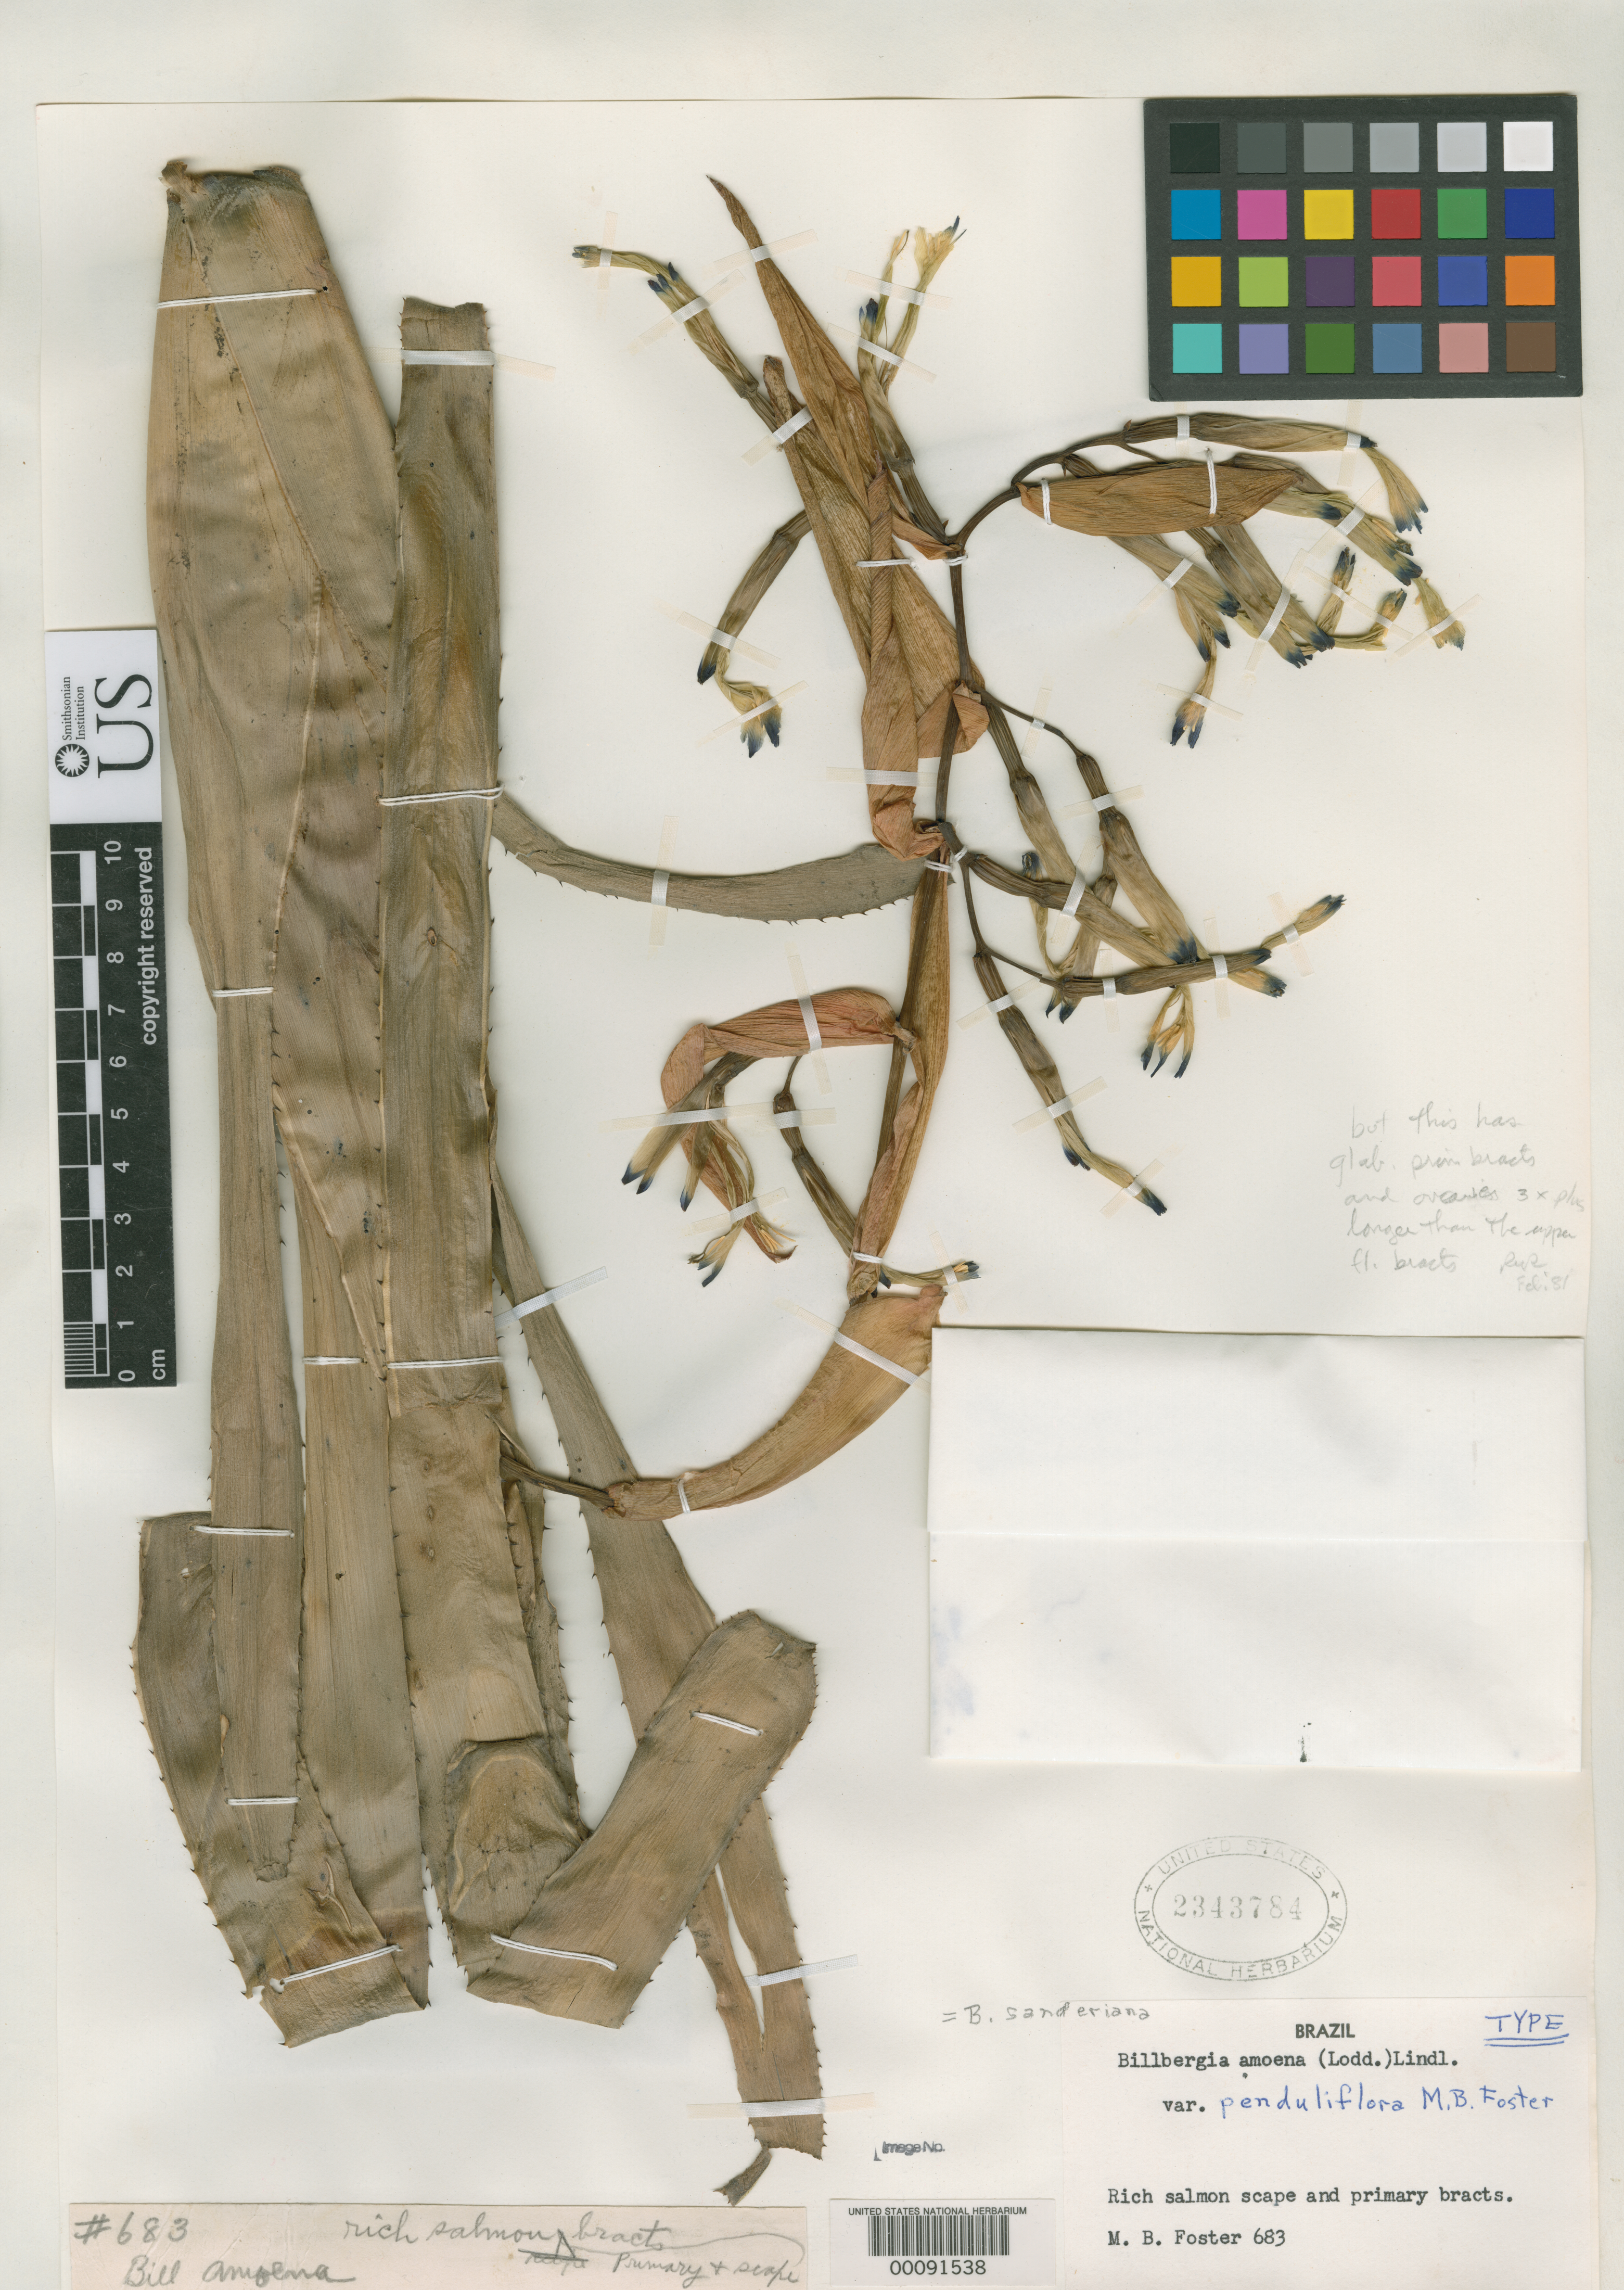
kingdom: Plantae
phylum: Tracheophyta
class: Liliopsida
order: Poales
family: Bromeliaceae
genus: Billbergia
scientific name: Billbergia amoena var. penduliflora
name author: M.B. Foster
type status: Holotype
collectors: M. B. Foster & R. C. Foster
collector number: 683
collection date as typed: Jul 1940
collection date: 1940-07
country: Brazil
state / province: Minas Gerais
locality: Near Caraca.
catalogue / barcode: US 2343784